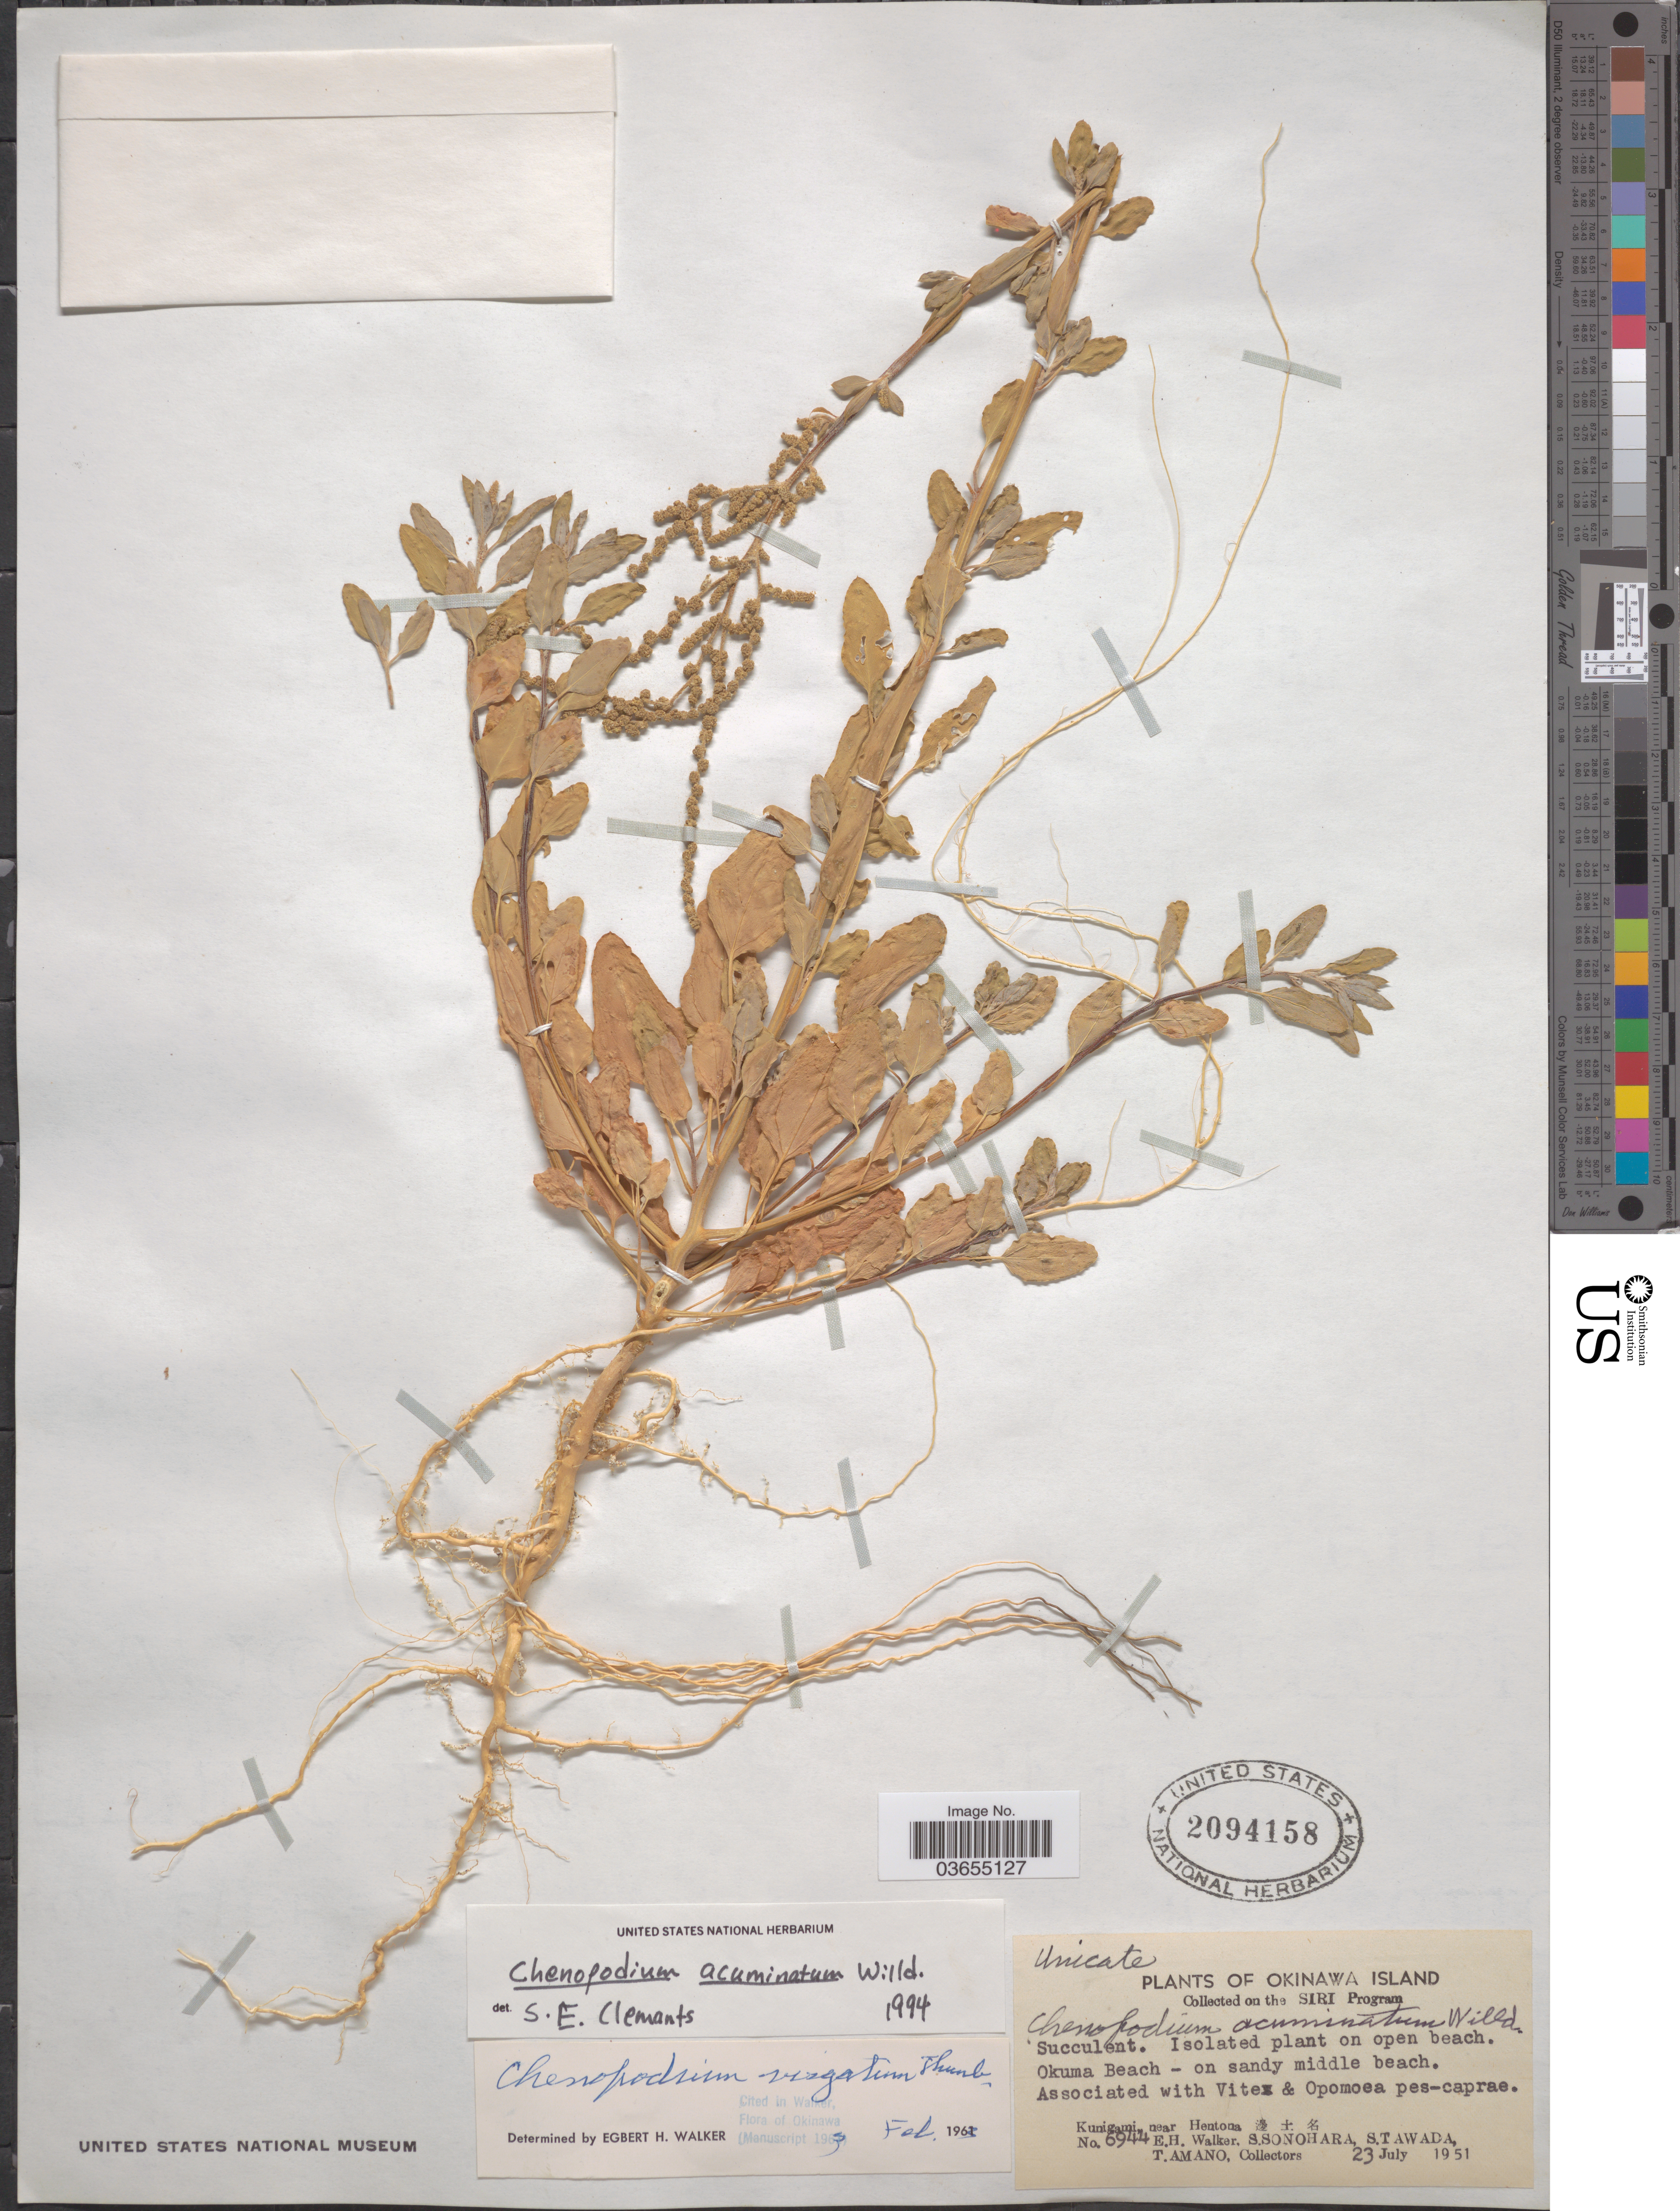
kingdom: Plantae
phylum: Tracheophyta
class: Magnoliopsida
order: Caryophyllales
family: Amaranthaceae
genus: Chenopodium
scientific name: Chenopodium acuminatum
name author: Willd.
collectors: E. H. Walker, S. Sonohara, S. Tawada & T. Amano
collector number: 6944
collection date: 1951-07-23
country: Japan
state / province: Okinawa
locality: Okinawa Island. Okuma Beach. Kunigami, near Hentona X.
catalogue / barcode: US 2094158